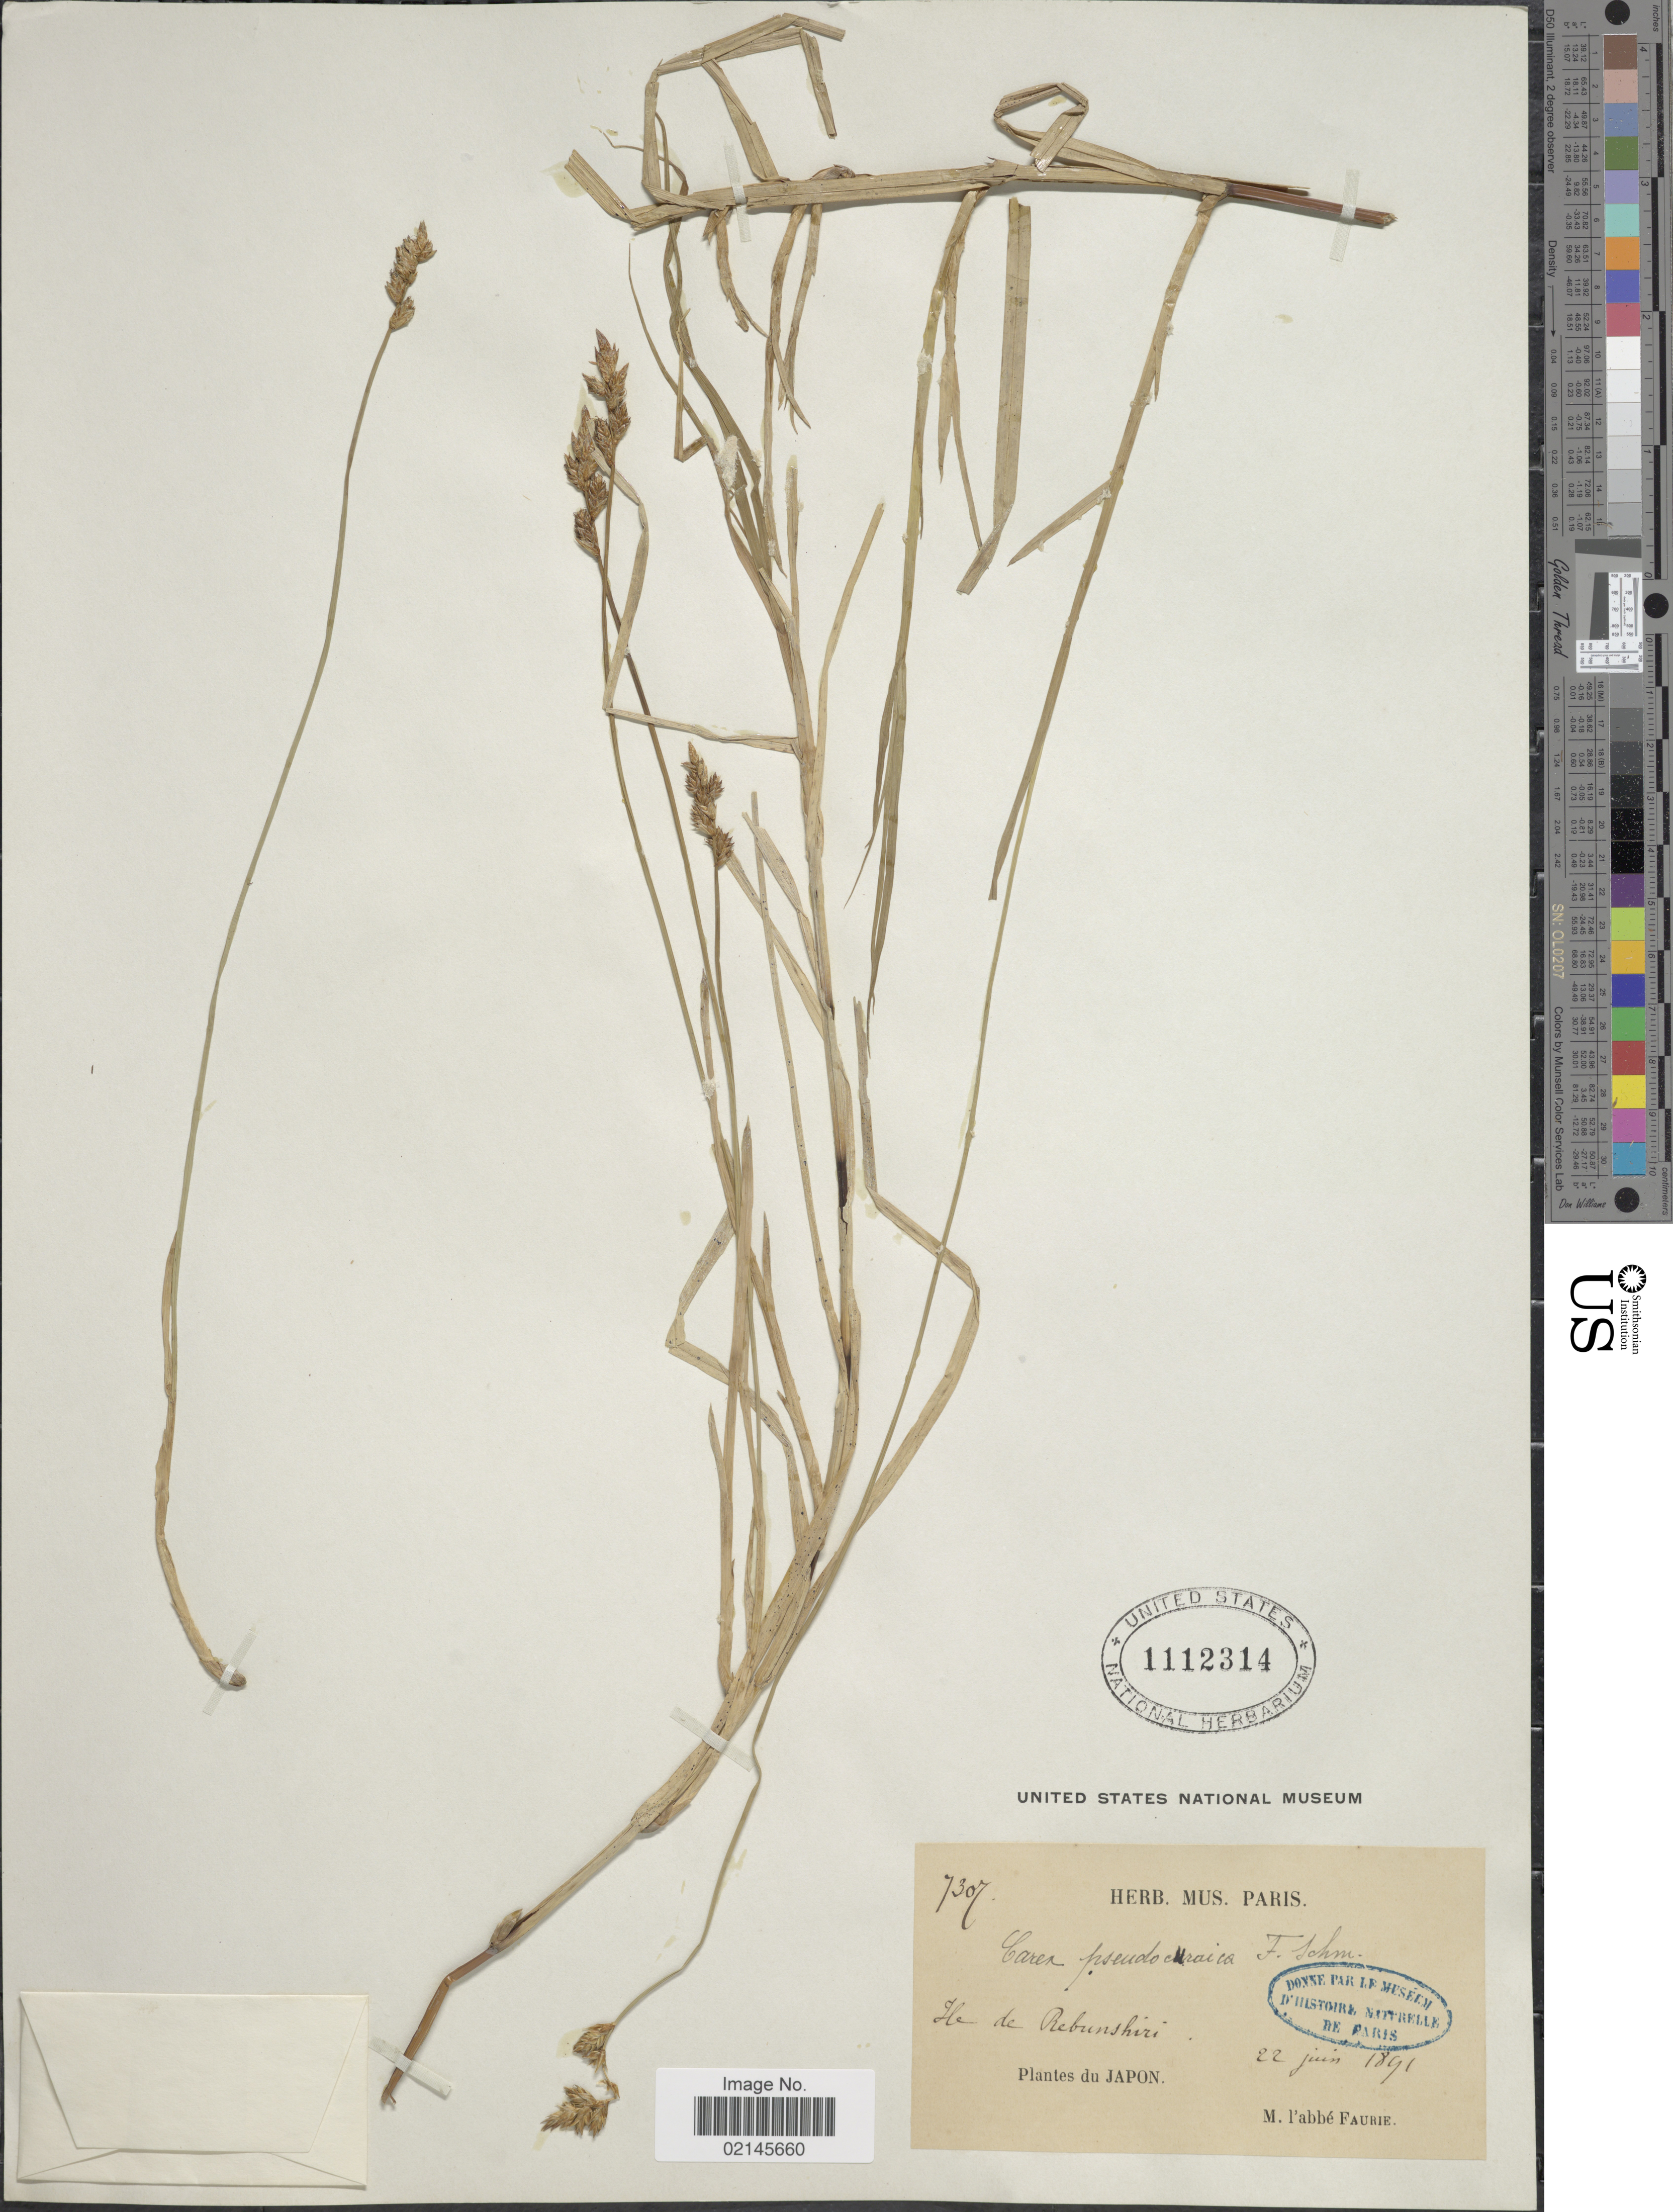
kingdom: Plantae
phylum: Tracheophyta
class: Liliopsida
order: Poales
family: Cyperaceae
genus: Carex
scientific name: Carex pseudocuraica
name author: F. Schmidt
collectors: A. Faurie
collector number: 7307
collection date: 1891-06-22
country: Japan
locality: Ile de Rebunskhiri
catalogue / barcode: US 1112314